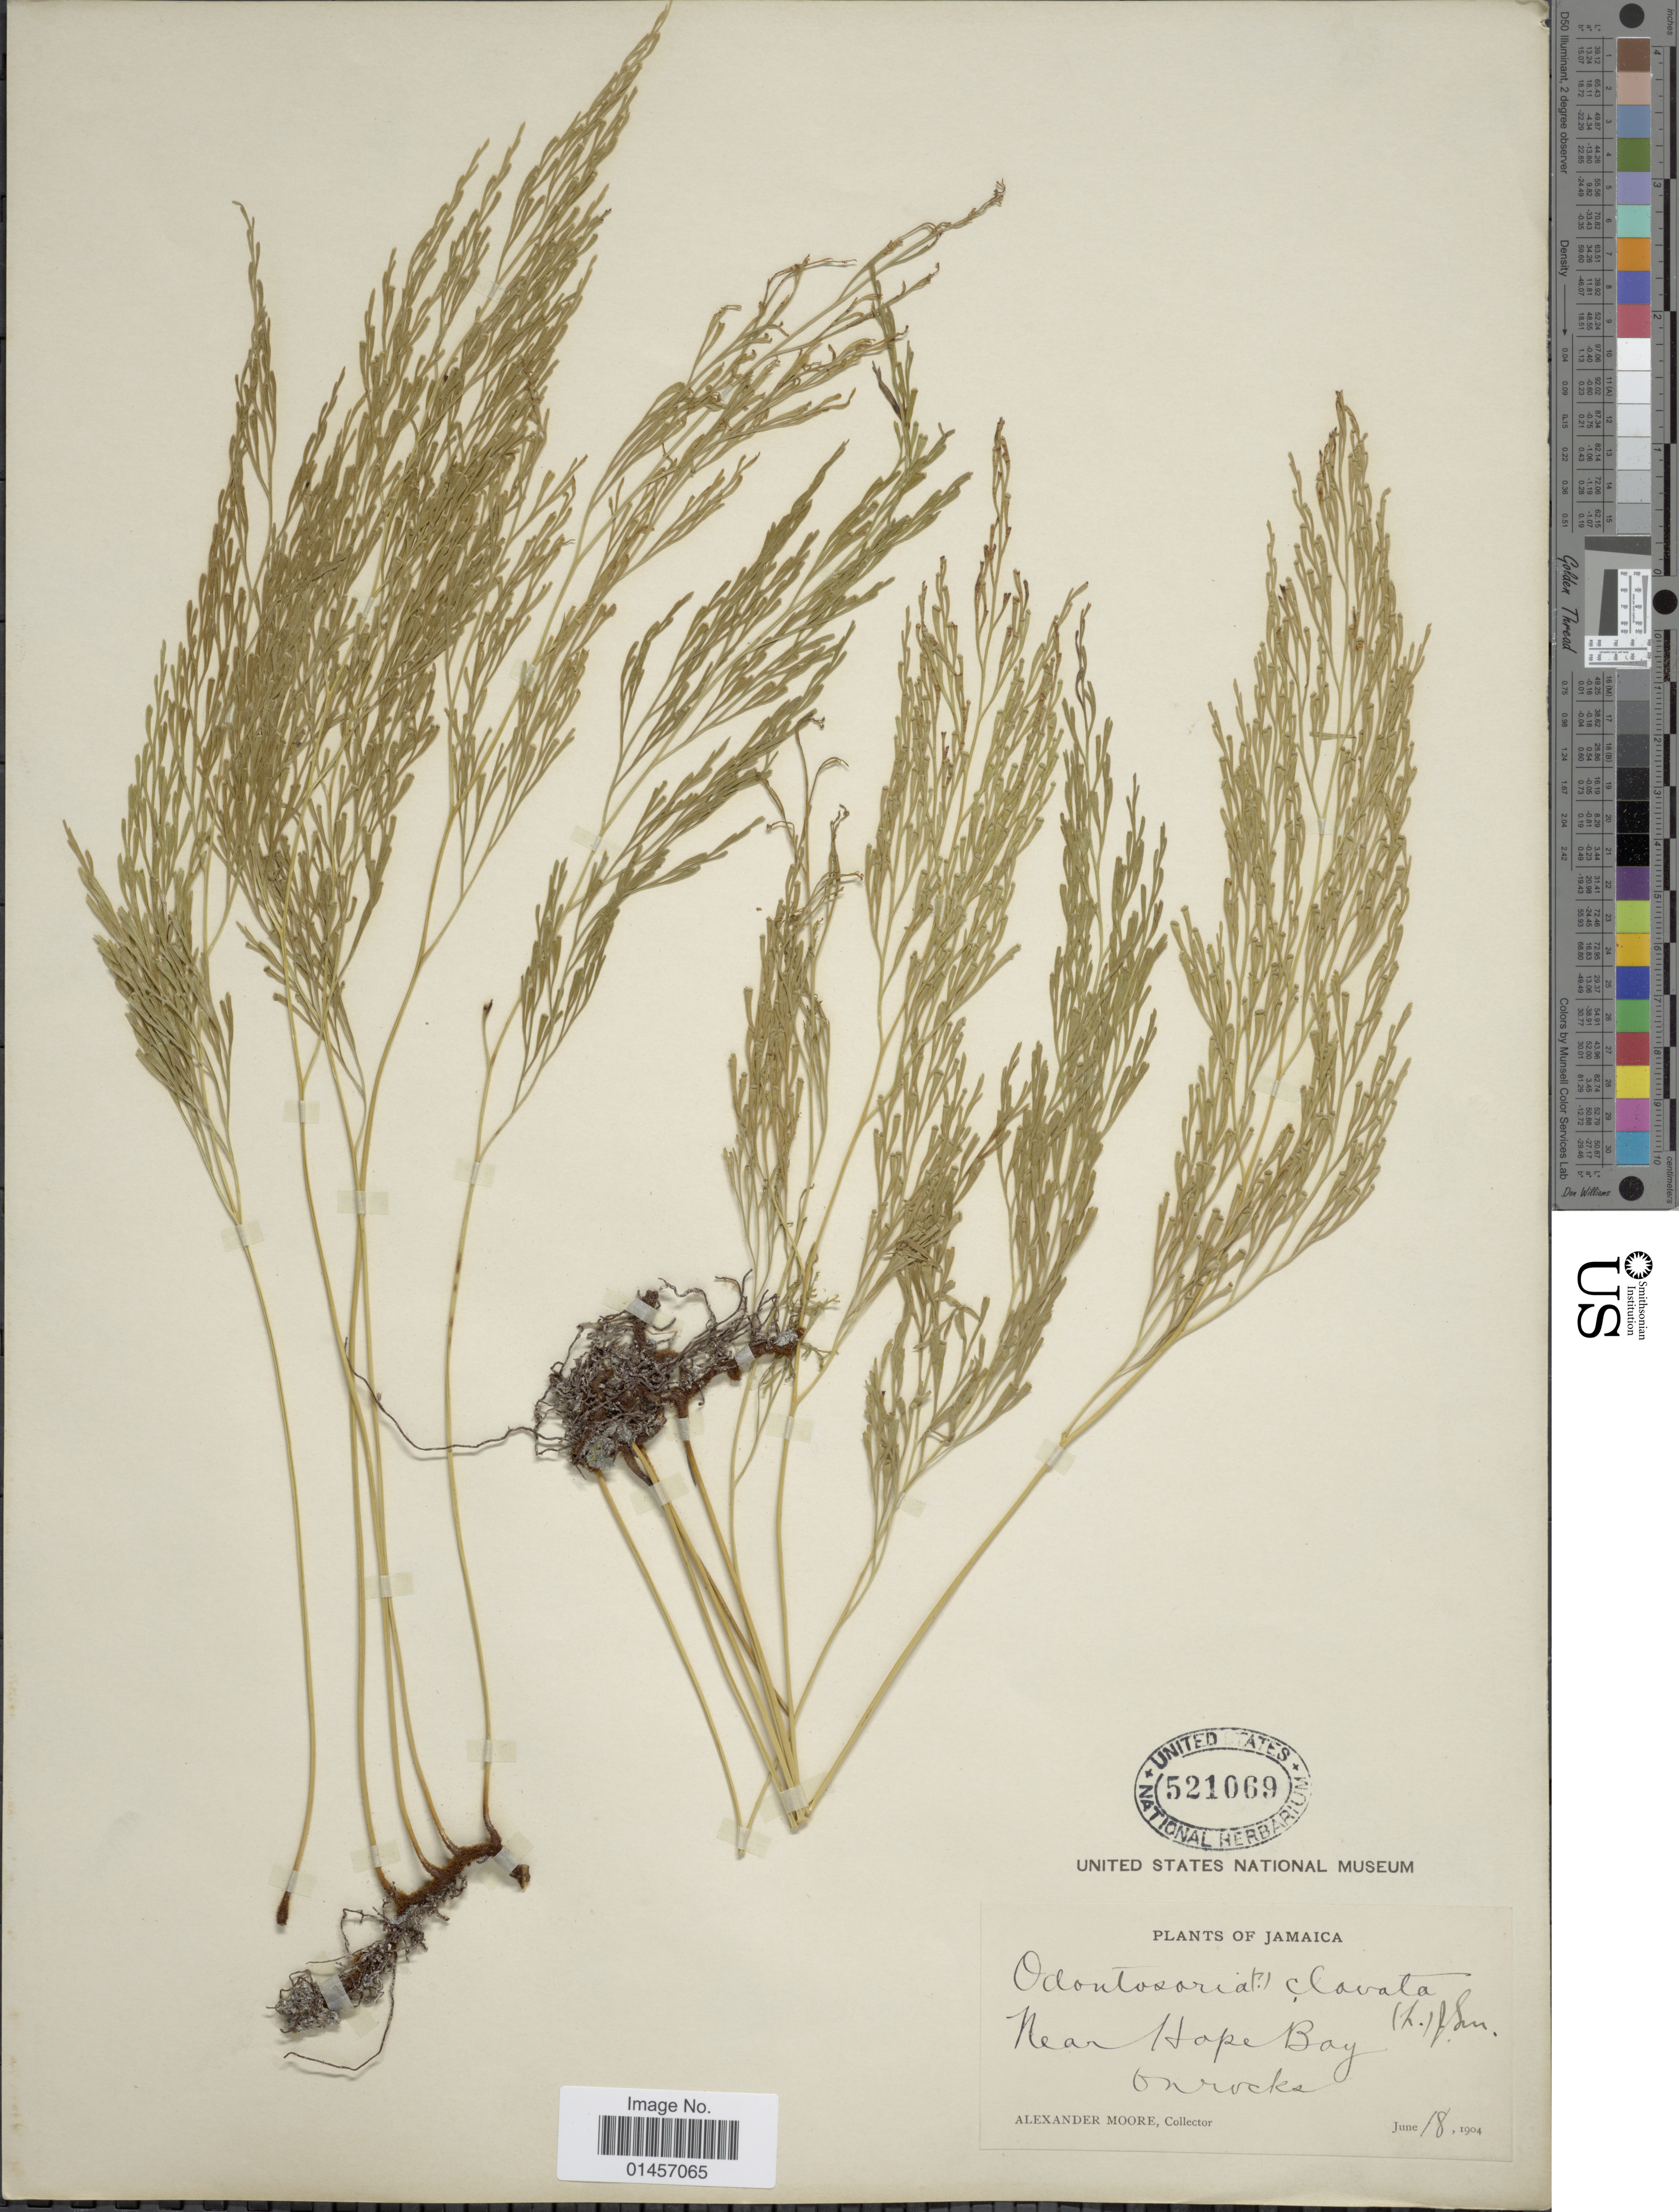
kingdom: Plantae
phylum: Tracheophyta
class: Polypodiopsida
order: Polypodiales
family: Lindsaeaceae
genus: Sphenomeris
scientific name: Sphenomeris clavata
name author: (L.) Maxon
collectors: A. Moore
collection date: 1904-06-18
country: Jamaica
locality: Jamaica, near Hope Bay on rocks.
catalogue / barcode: US 521069